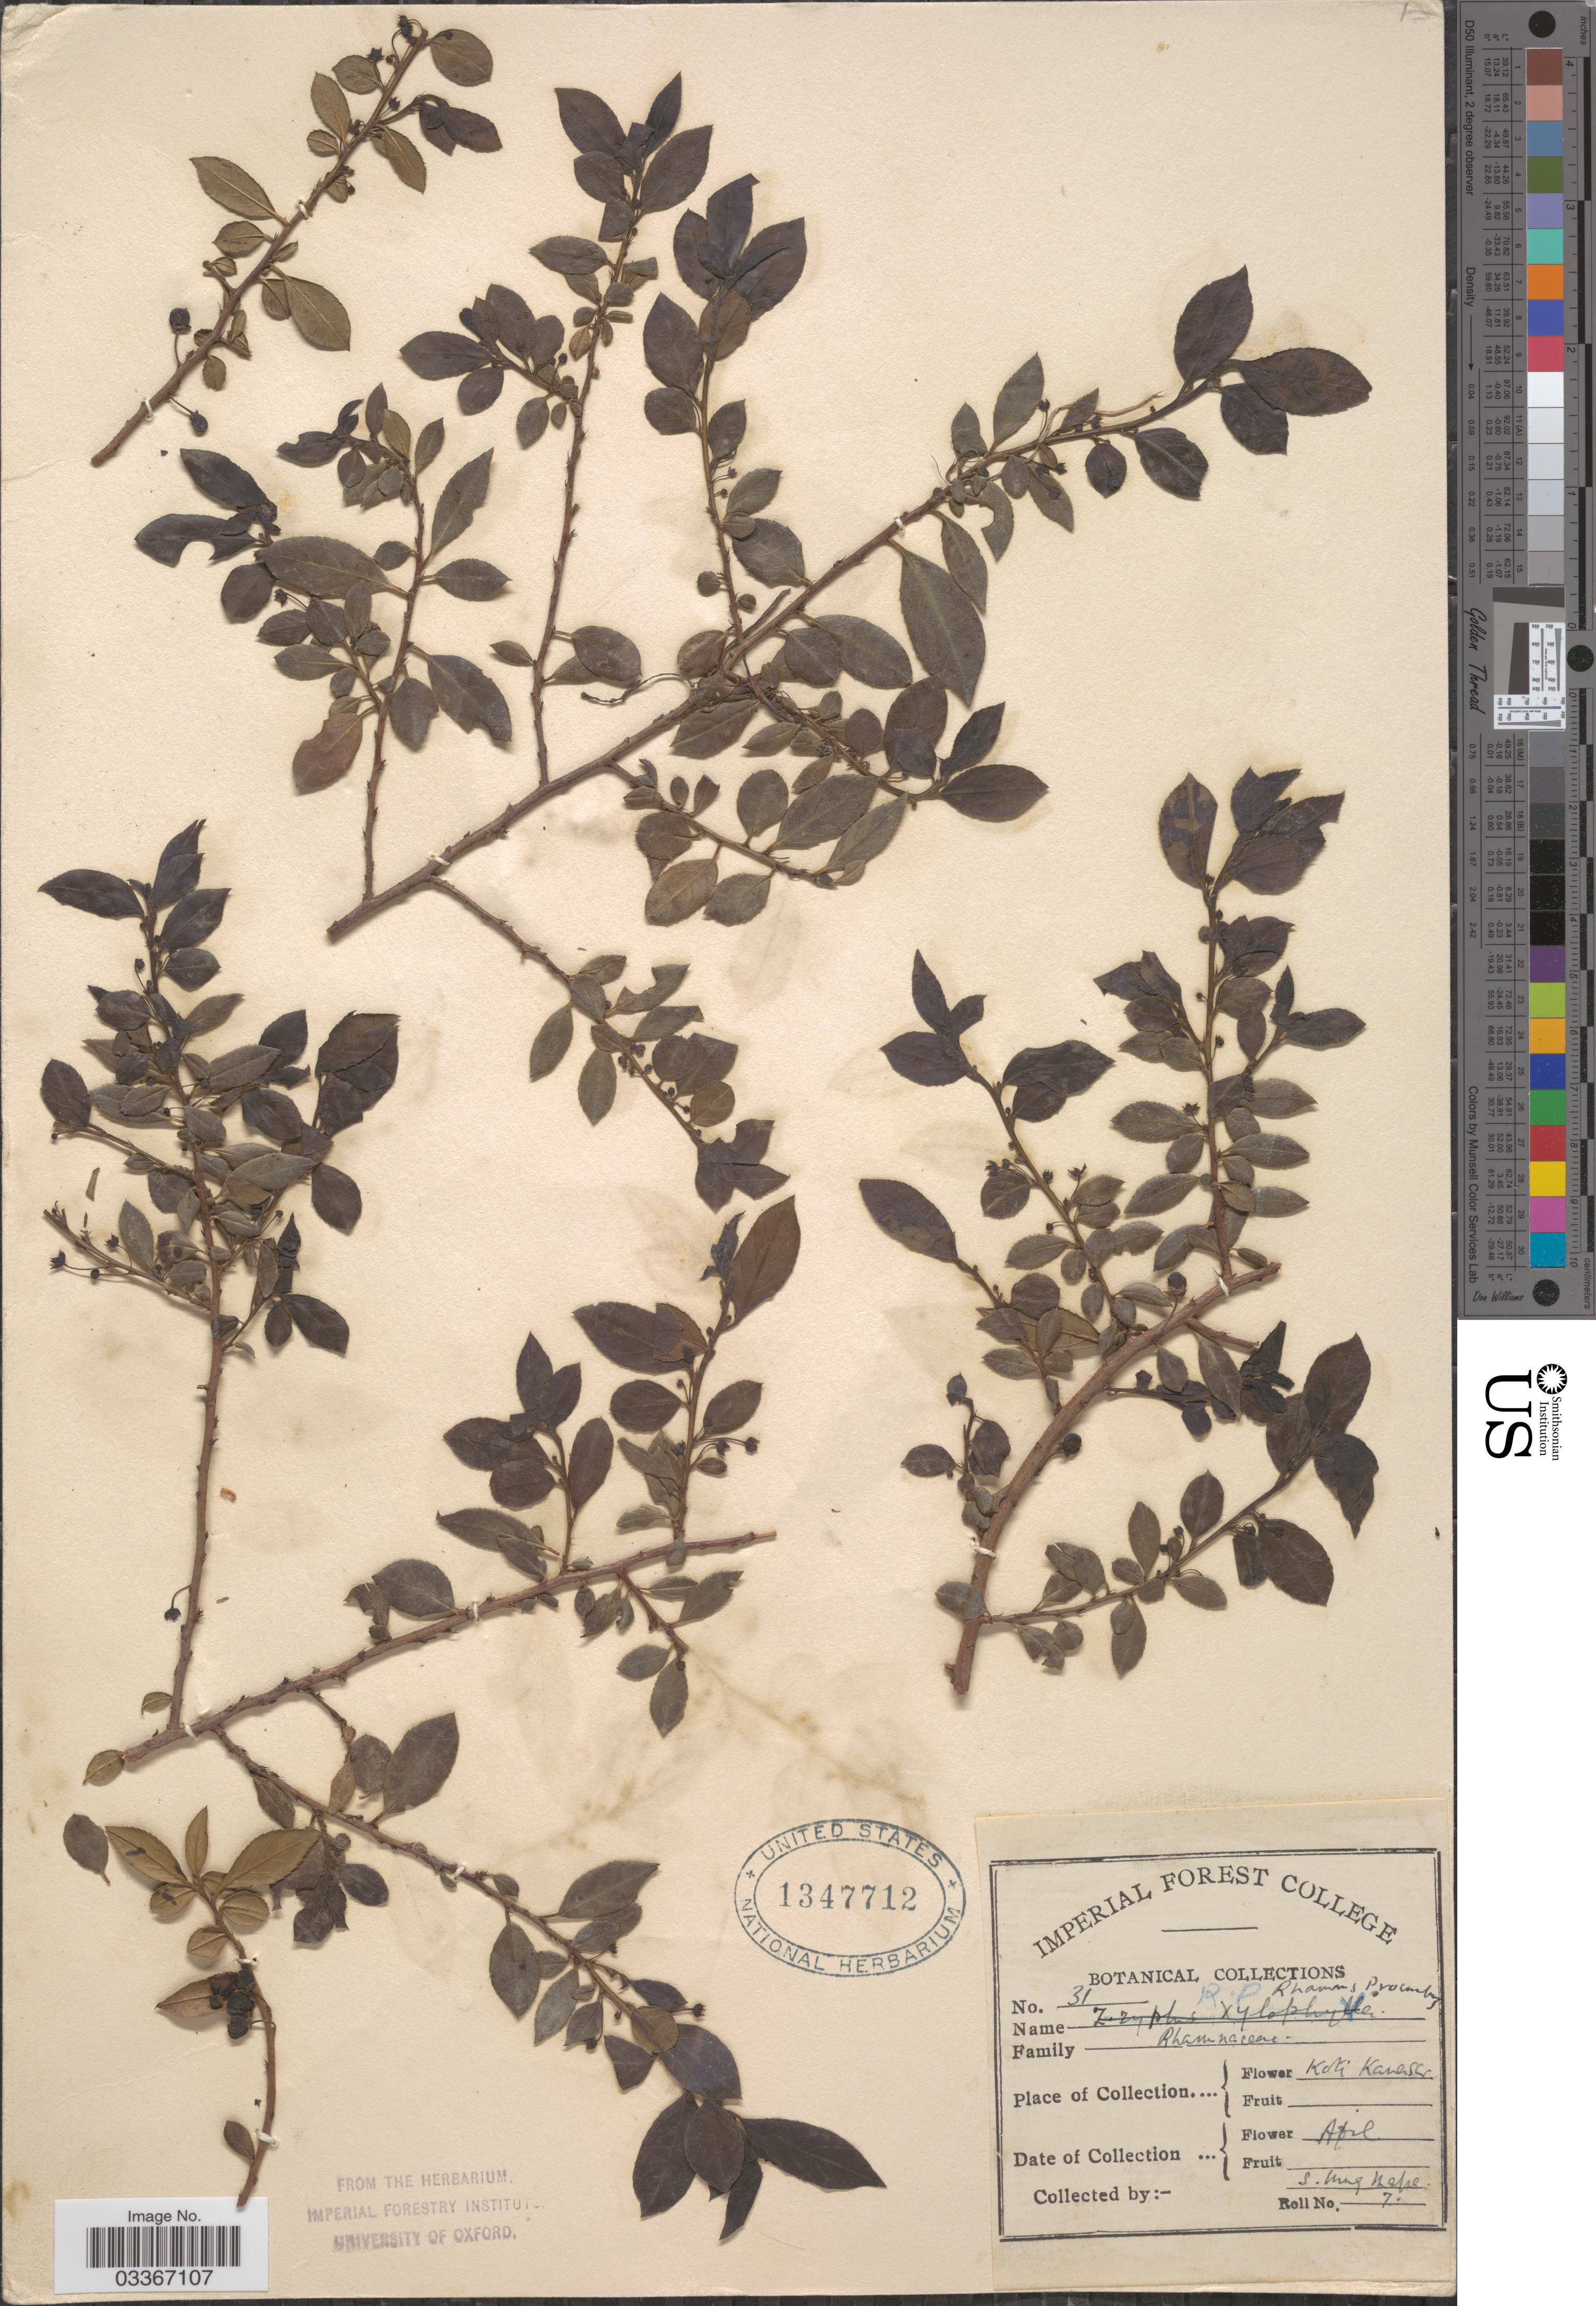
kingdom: Plantae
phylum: Tracheophyta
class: Magnoliopsida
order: Rosales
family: Rhamnaceae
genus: Rhamnus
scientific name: Rhamnus procumbens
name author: Edgew.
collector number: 31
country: India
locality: Koti Kanasar.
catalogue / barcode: US 1347712